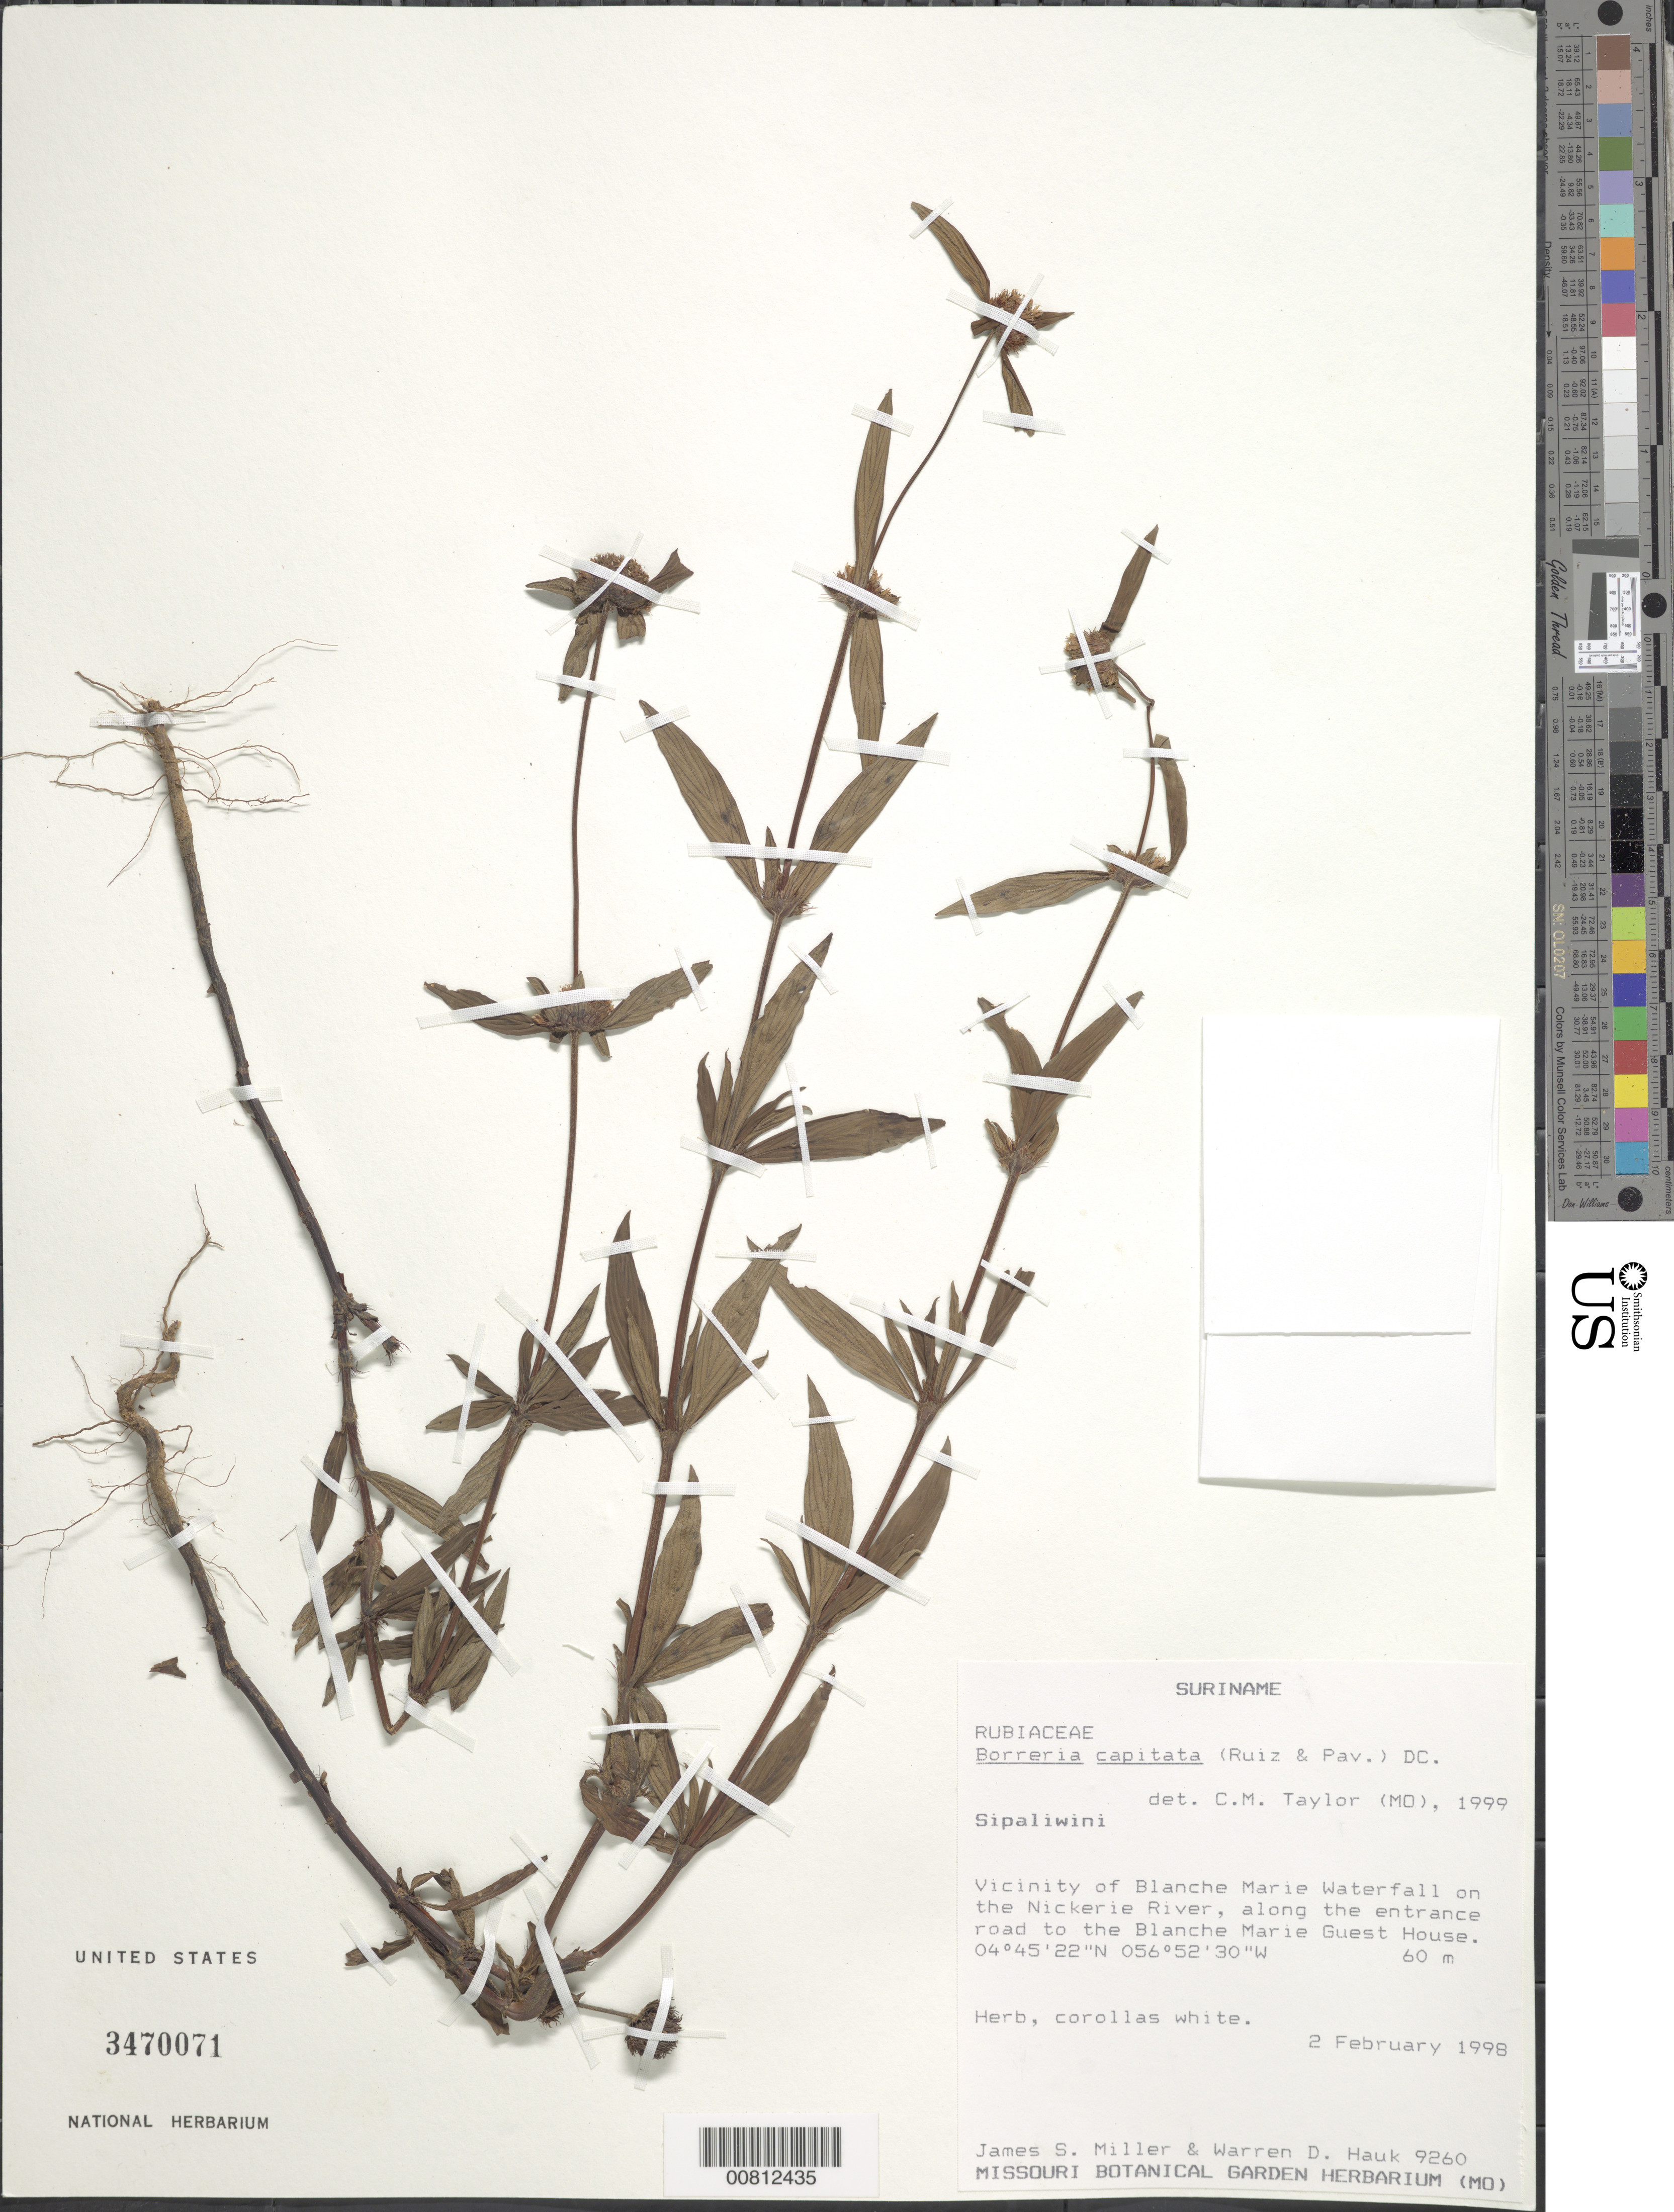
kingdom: Plantae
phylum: Tracheophyta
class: Magnoliopsida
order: Gentianales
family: Rubiaceae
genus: Borreria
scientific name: Borreria capitata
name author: (Ruiz & Pav.) DC.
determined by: Taylor, Charlotte M.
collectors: J. S. Miller & W. Hauk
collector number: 9260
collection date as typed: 2-Feb-98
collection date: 1998-02-02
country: Suriname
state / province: Sipaliwini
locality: Blanche Marie falls, vic., on Nickerie R., along the entrance road to Blanche Marie Guest House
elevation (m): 60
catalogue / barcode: US 3470071